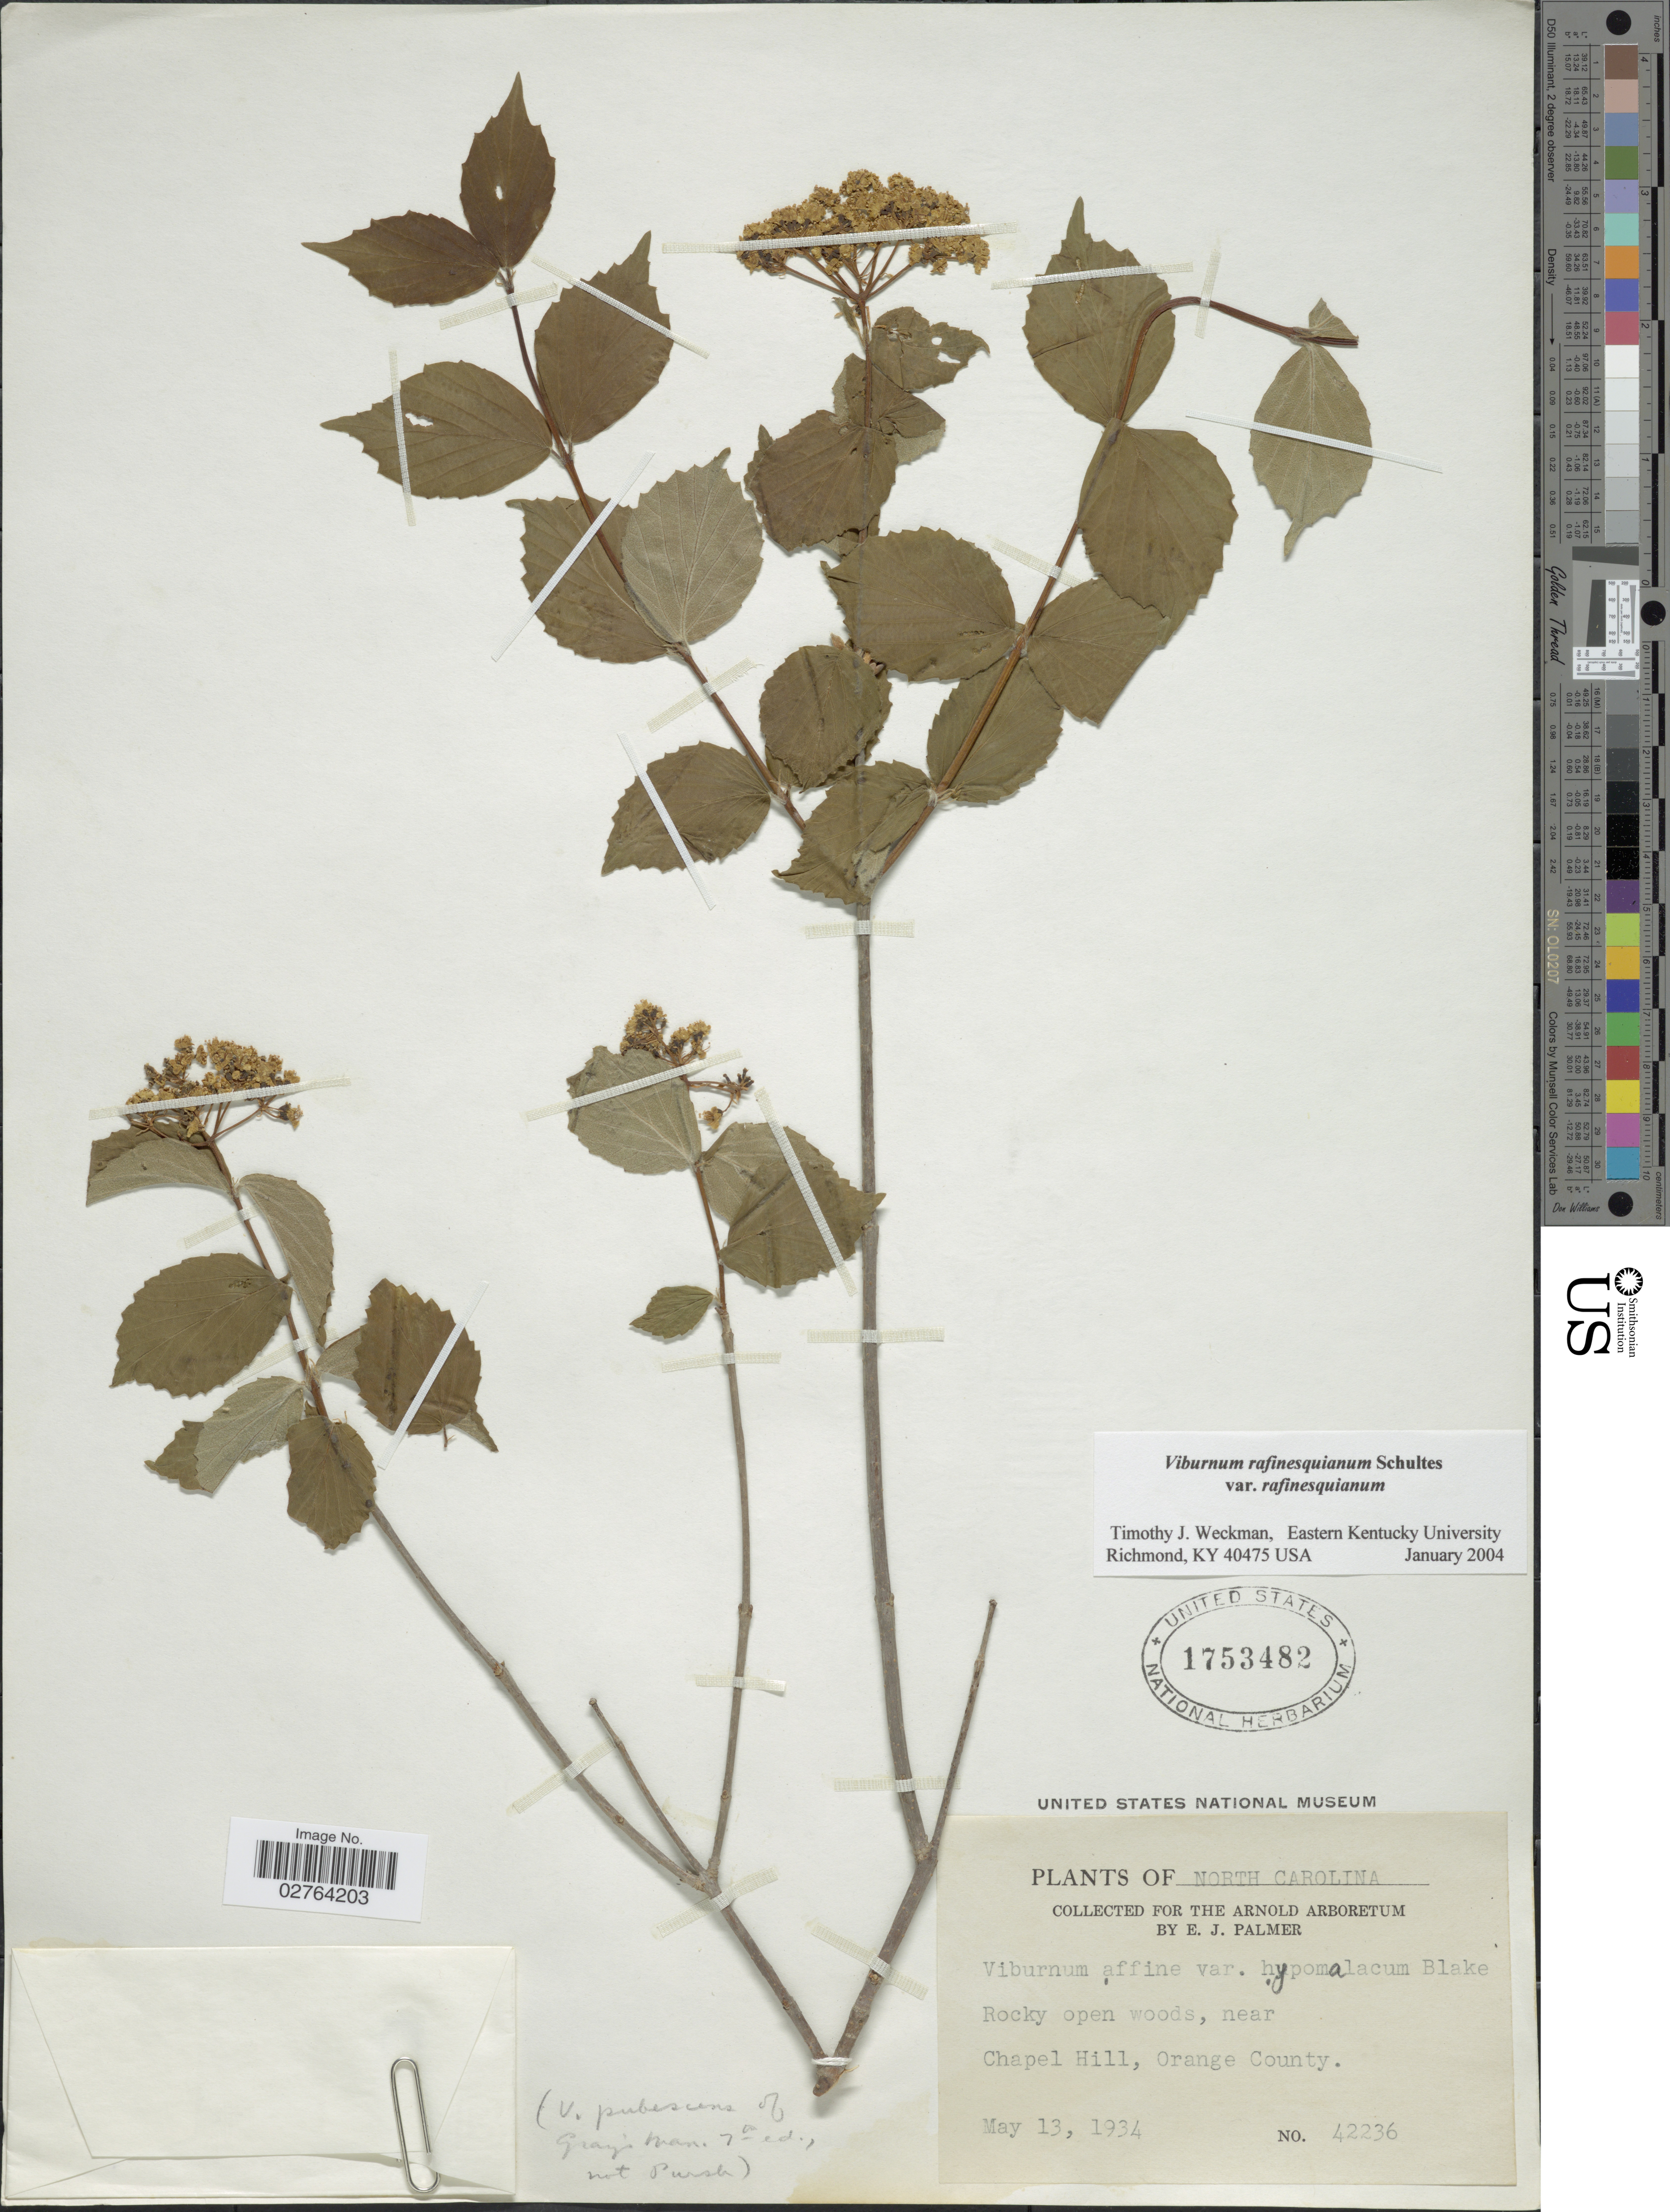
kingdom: Plantae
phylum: Tracheophyta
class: Magnoliopsida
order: Dipsacales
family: Viburnaceae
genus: Viburnum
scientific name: Viburnum rafinesqueanum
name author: Schult.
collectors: E. J. Palmer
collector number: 42236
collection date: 1934-05-13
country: United States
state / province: North Carolina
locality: Near Chapel Hill, Orange County.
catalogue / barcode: US 1753482